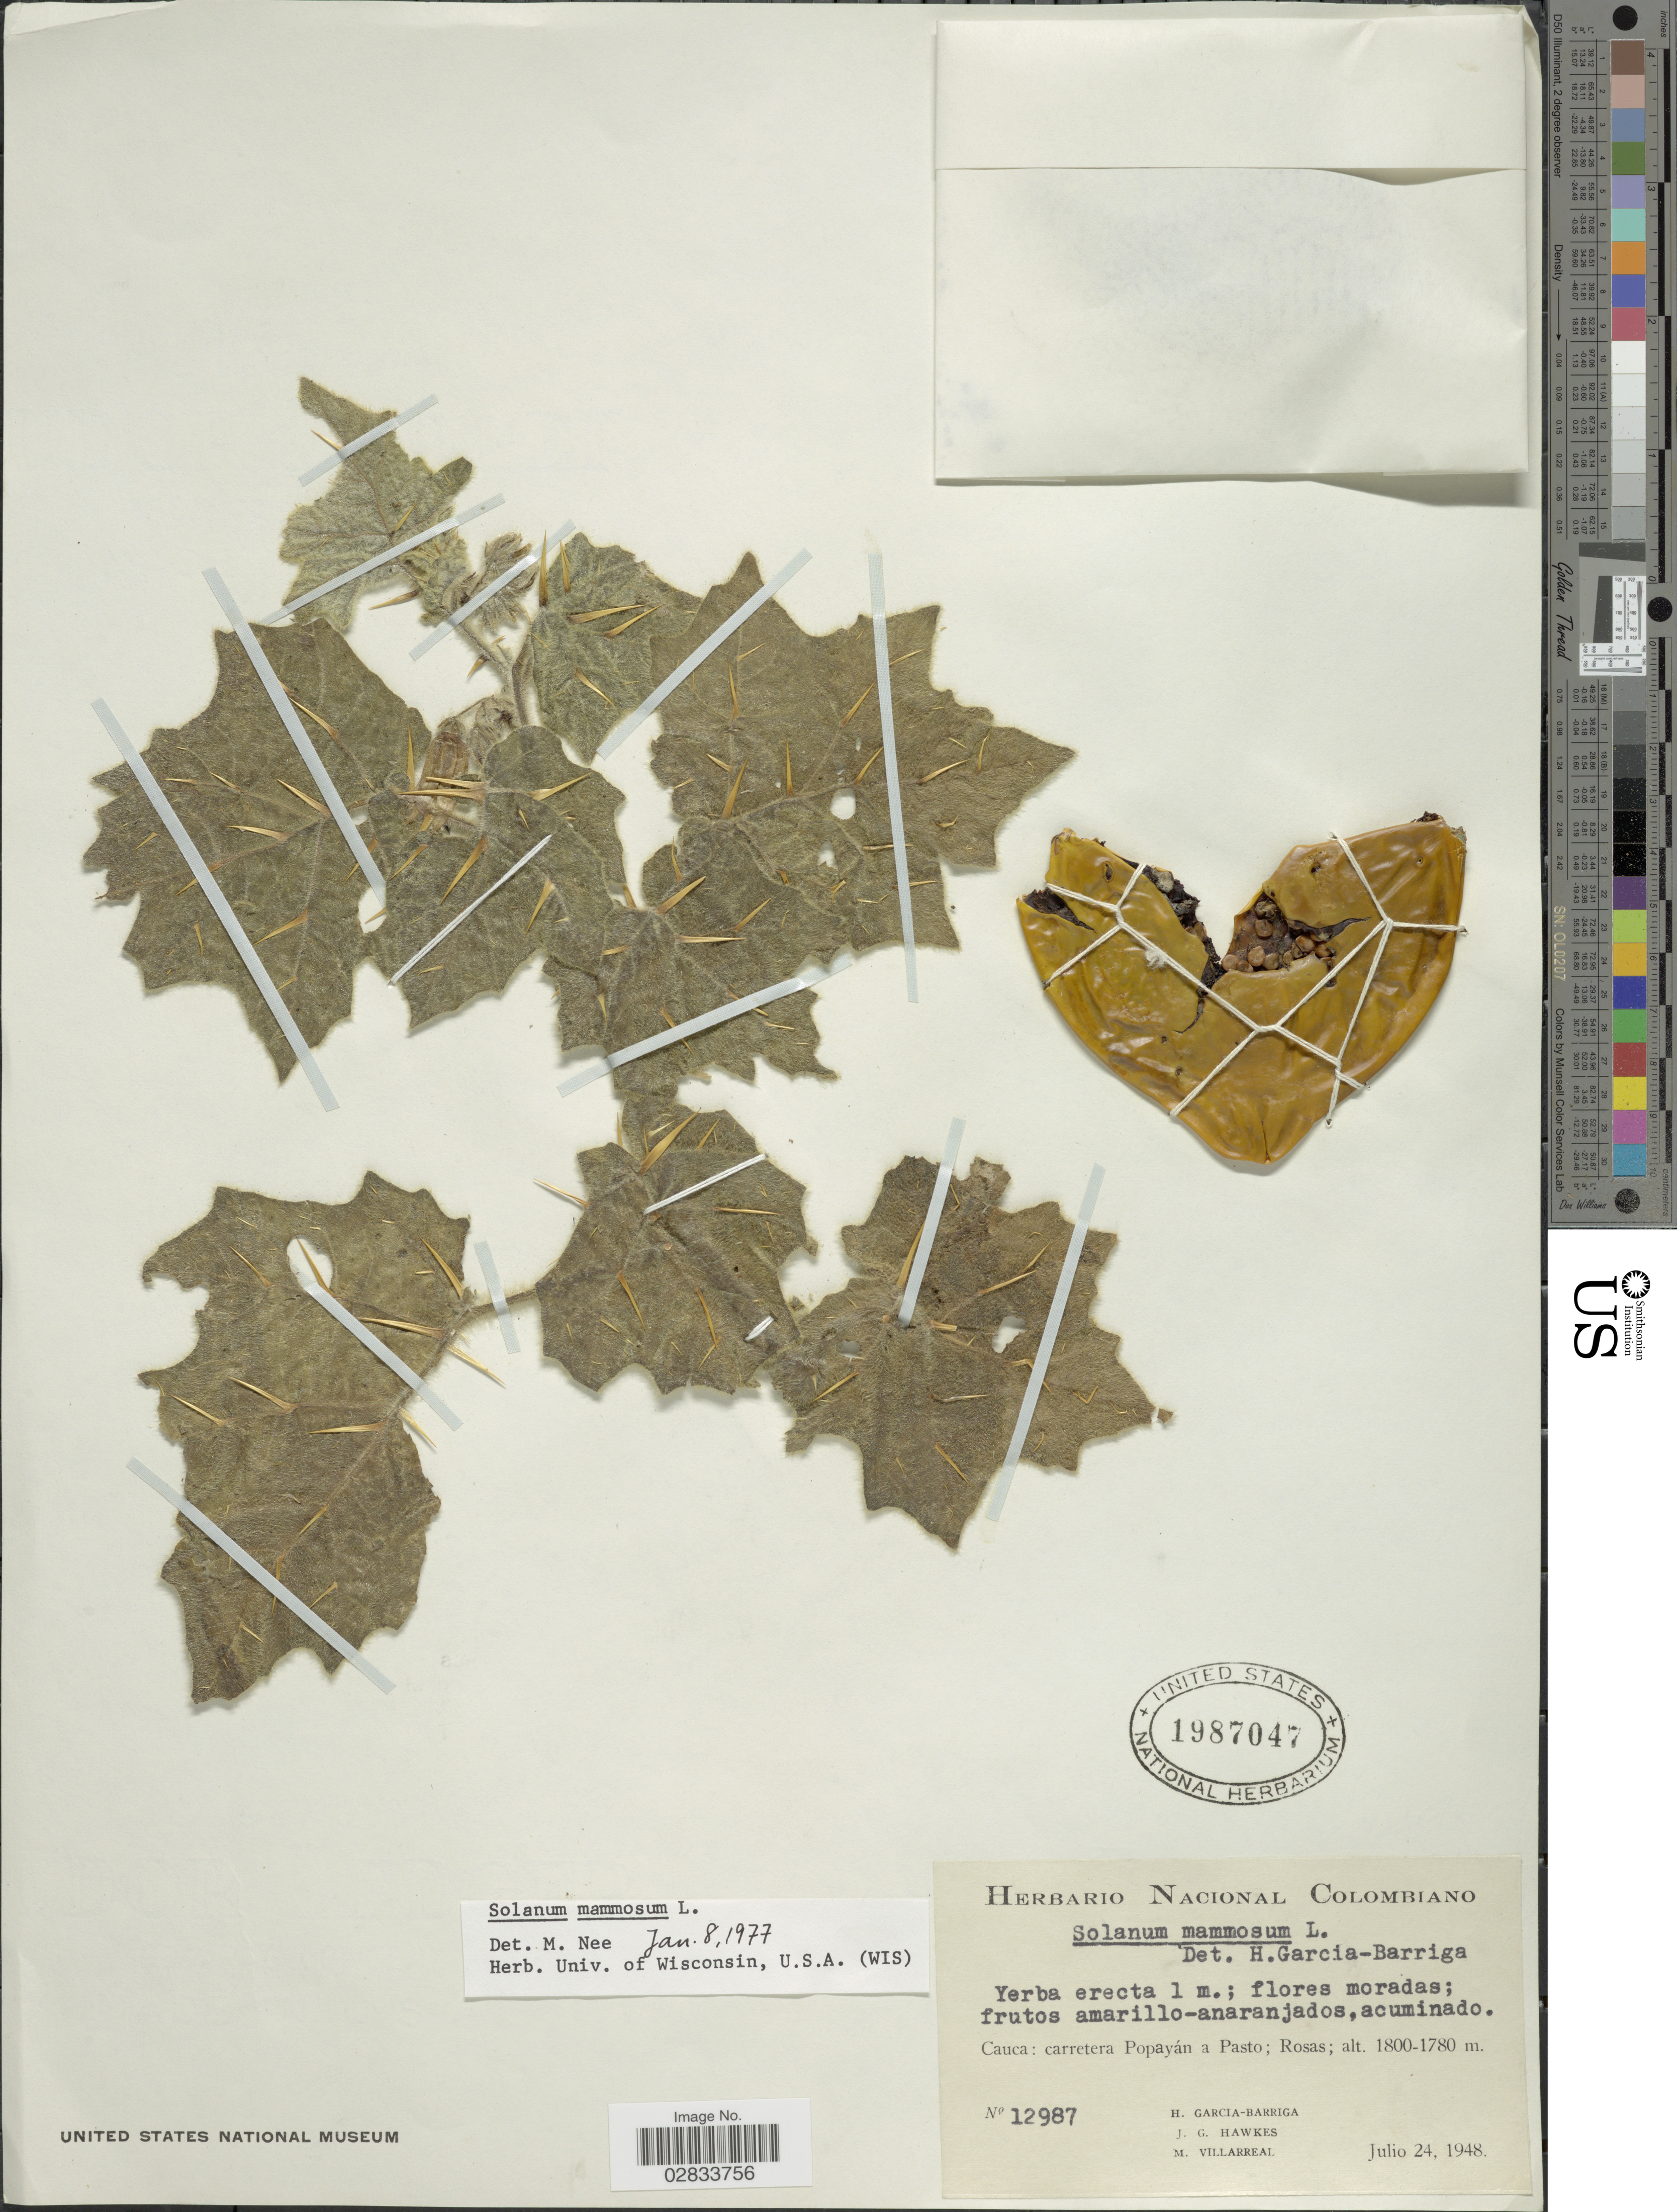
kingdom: Plantae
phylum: Tracheophyta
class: Magnoliopsida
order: Solanales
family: Solanaceae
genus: Solanum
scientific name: Solanum mammosum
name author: L.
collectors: H. García Barriga, J. Hawkes & M. Villareal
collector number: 12987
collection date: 1948-07-24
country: Colombia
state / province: Cauca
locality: Cauca: carretera Popayán a Pasto; Rosas.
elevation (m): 1780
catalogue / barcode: US 1987047